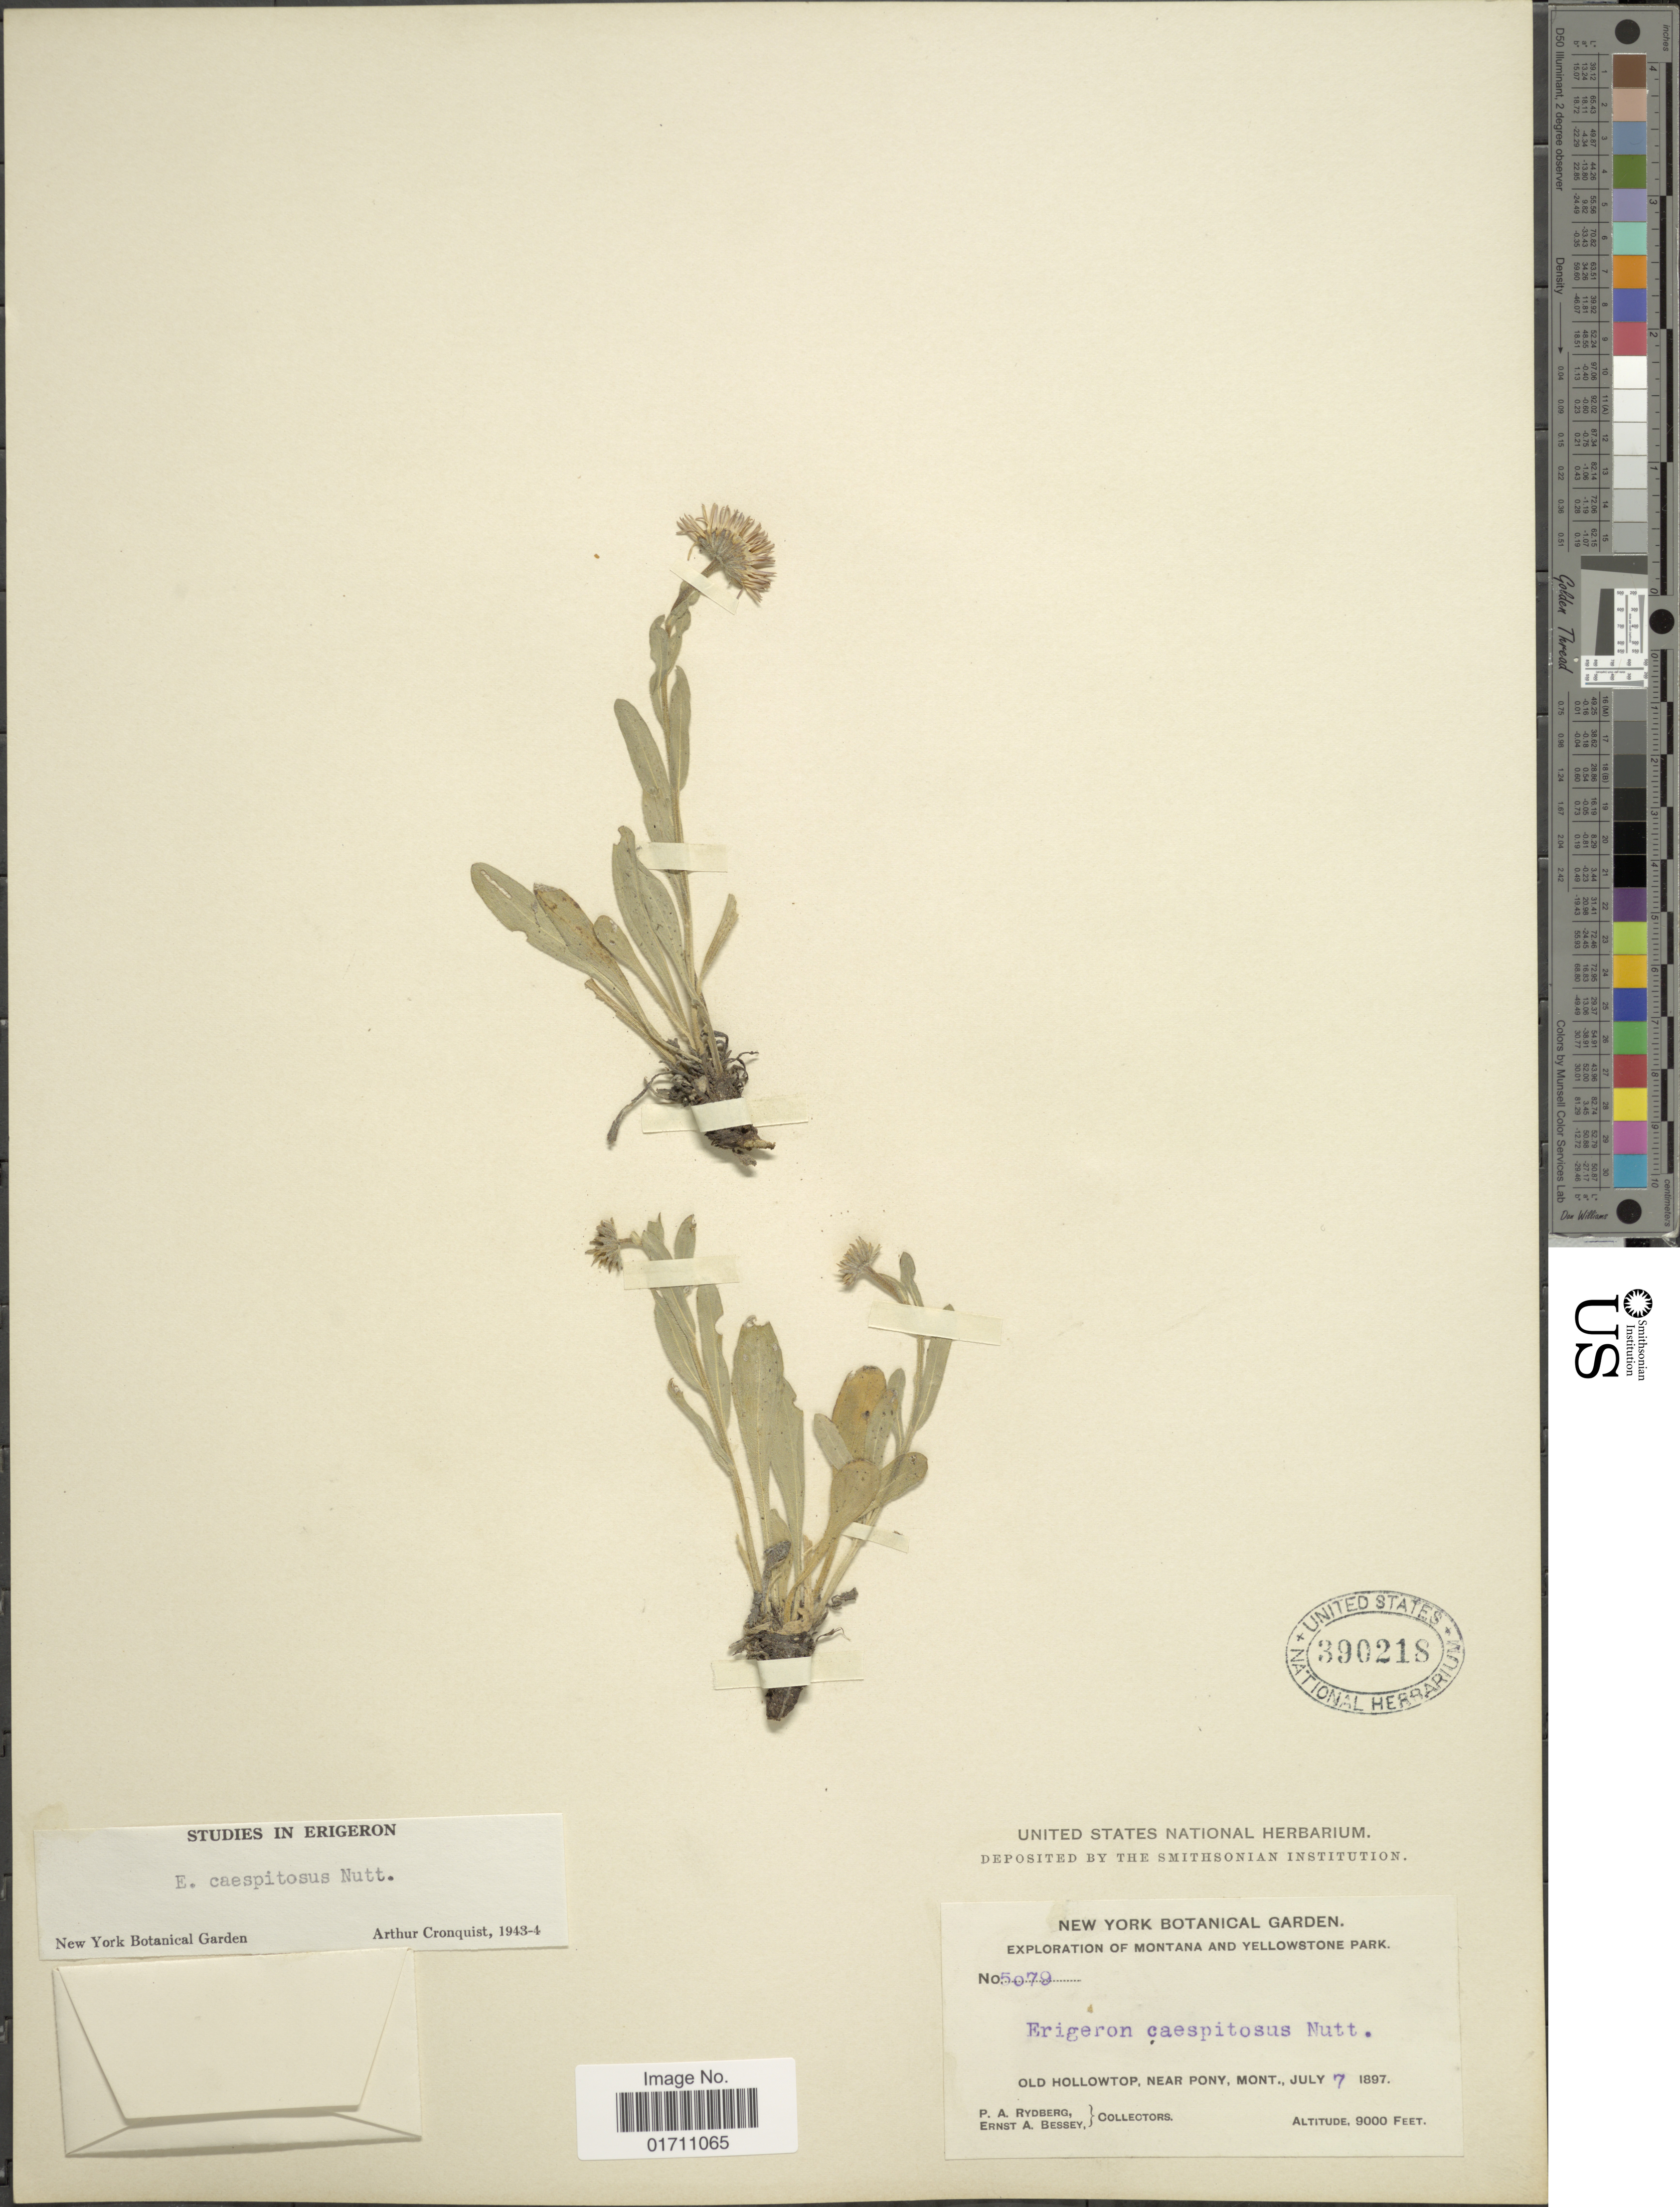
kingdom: Plantae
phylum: Tracheophyta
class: Magnoliopsida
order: Asterales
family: Asteraceae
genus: Erigeron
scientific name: Erigeron caespitosus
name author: Nutt.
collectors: P. A. Rydberg & E. A. Bessey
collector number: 5079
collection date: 1897-07-07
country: United States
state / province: Montana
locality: Montana and Yellowstone Park, olo Hollowtop, near Pony, Mont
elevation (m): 2743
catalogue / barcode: US 390218